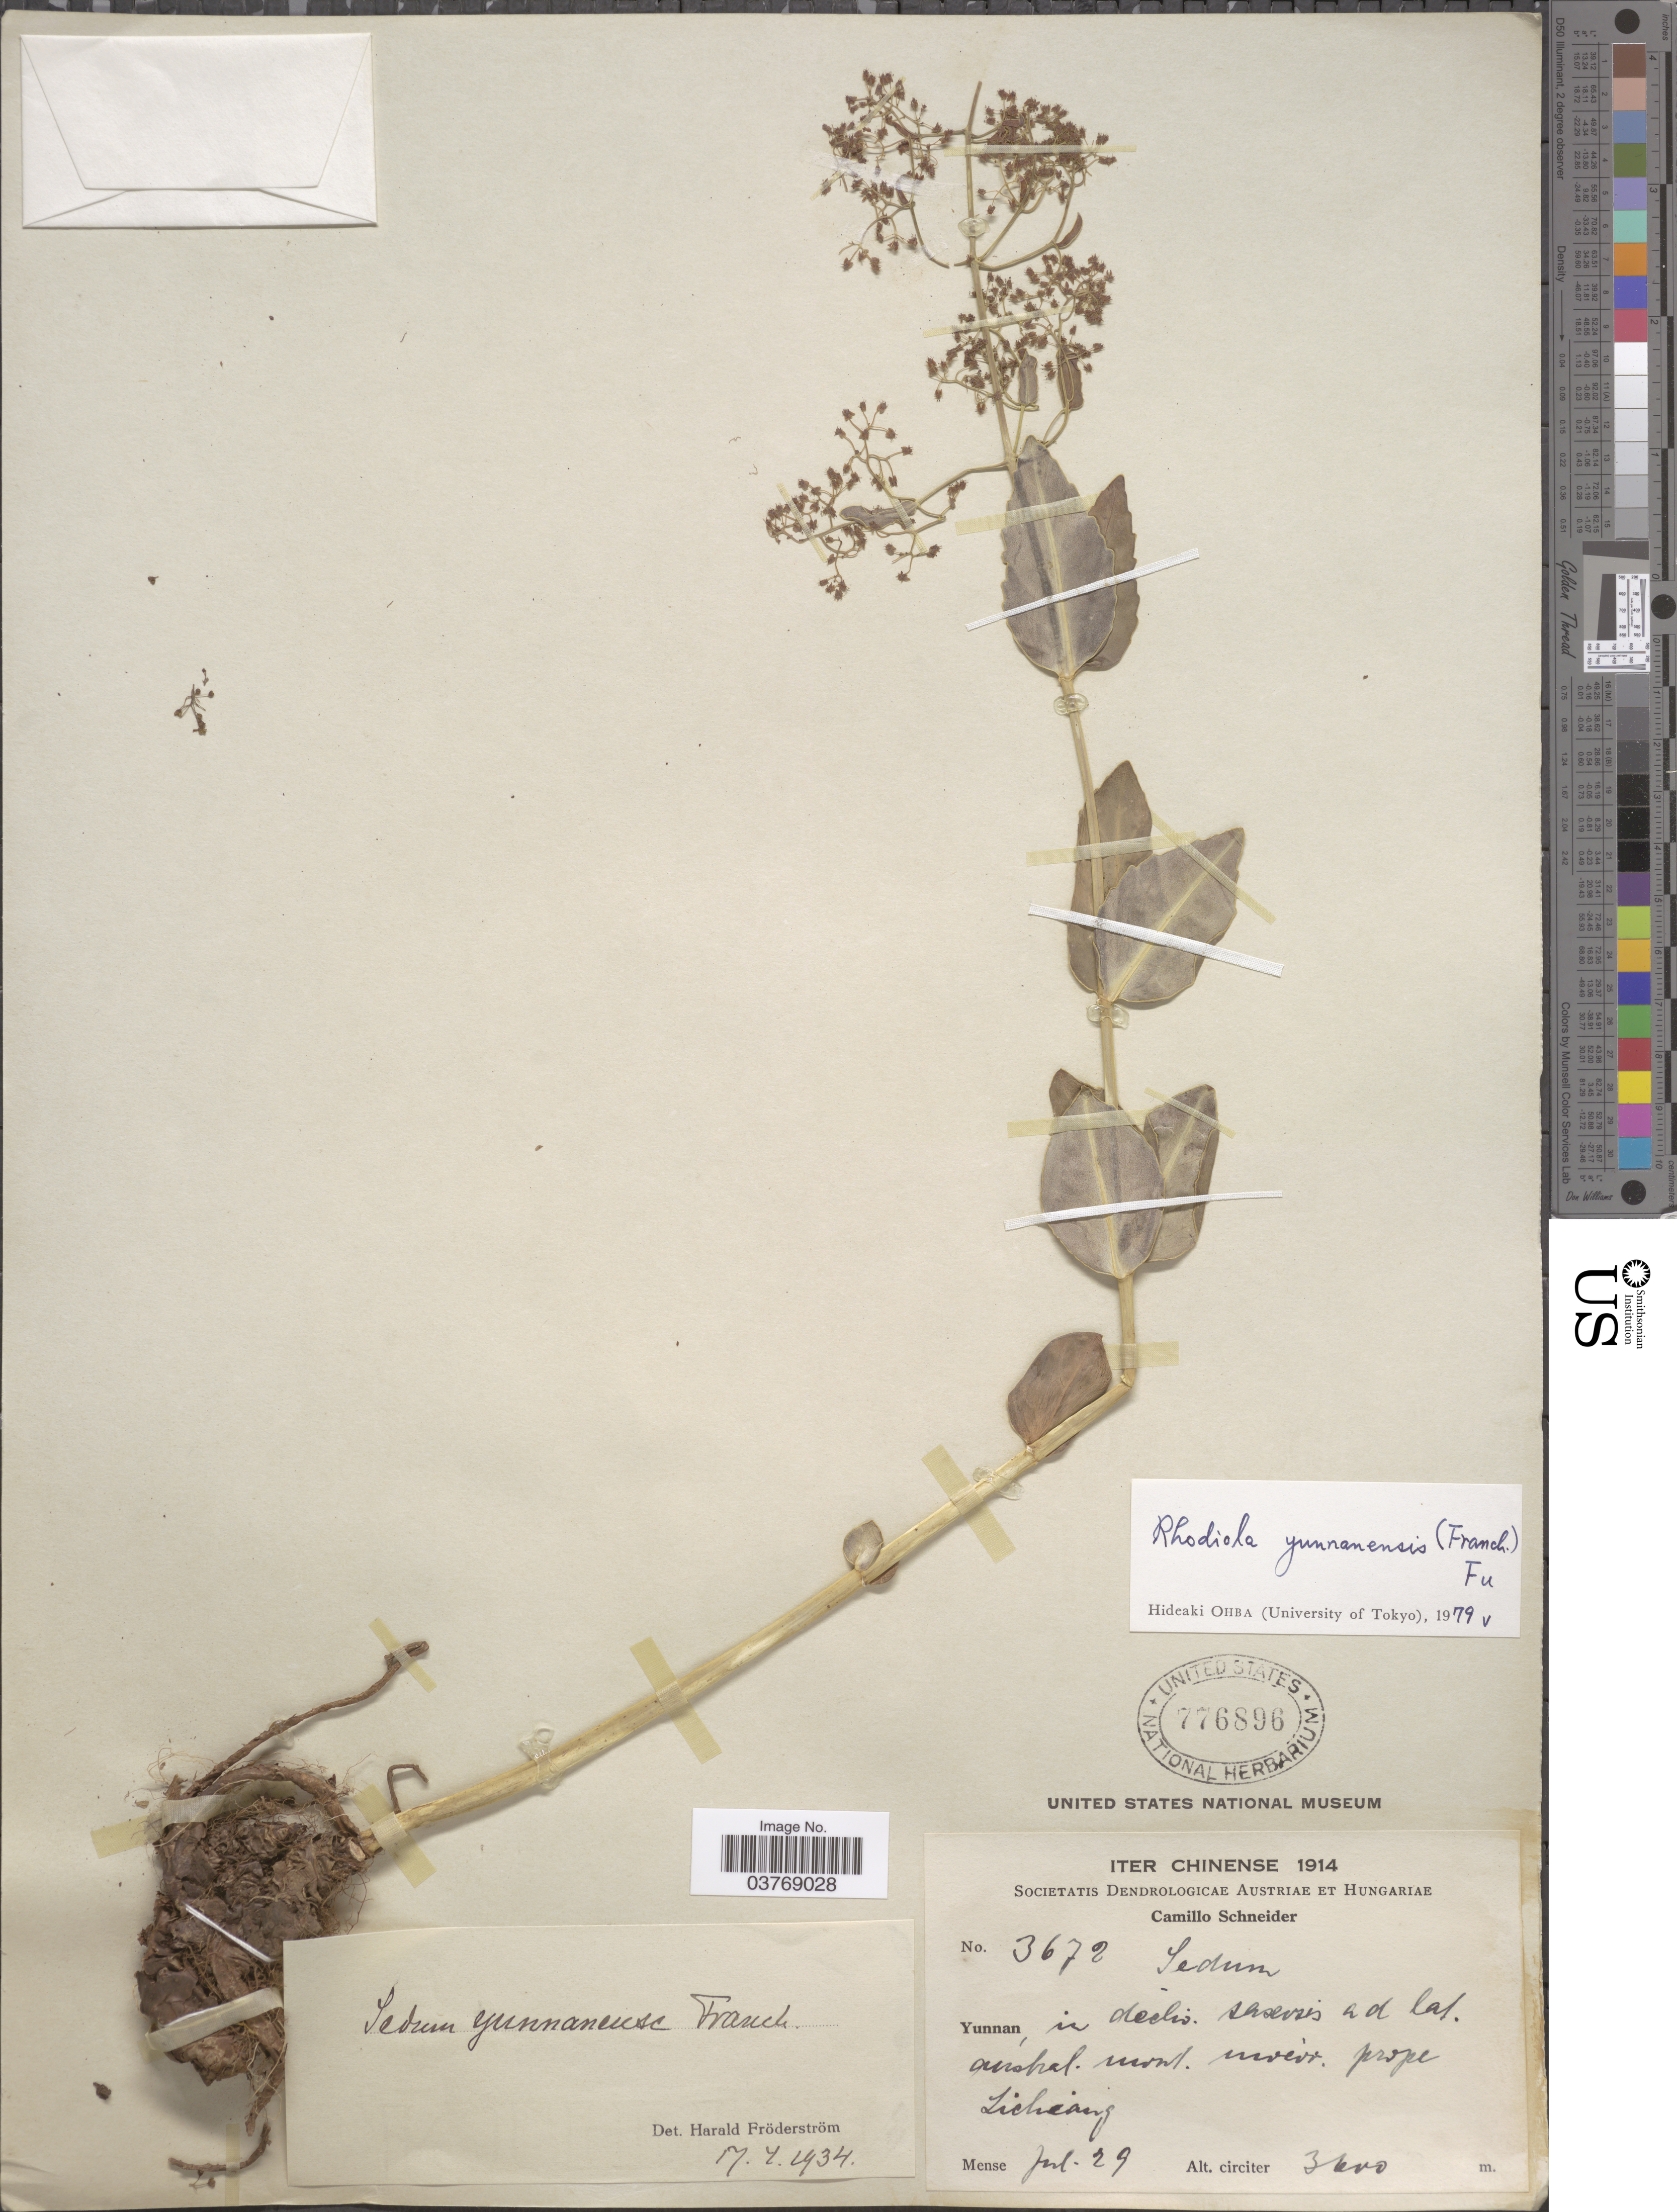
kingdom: Plantae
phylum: Tracheophyta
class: Magnoliopsida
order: Saxifragales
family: Crassulaceae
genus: Rhodiola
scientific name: Rhodiola yunnanensis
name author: (Franch.) S.H. Fu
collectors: C. K. Schneider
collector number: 3672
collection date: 1914-07-29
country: China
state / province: Yunnan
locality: Iter Chinense. In declis. [illegible text] ad lat. austral. mont. [illegible text]. prope Lichiang.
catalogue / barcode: US 776896